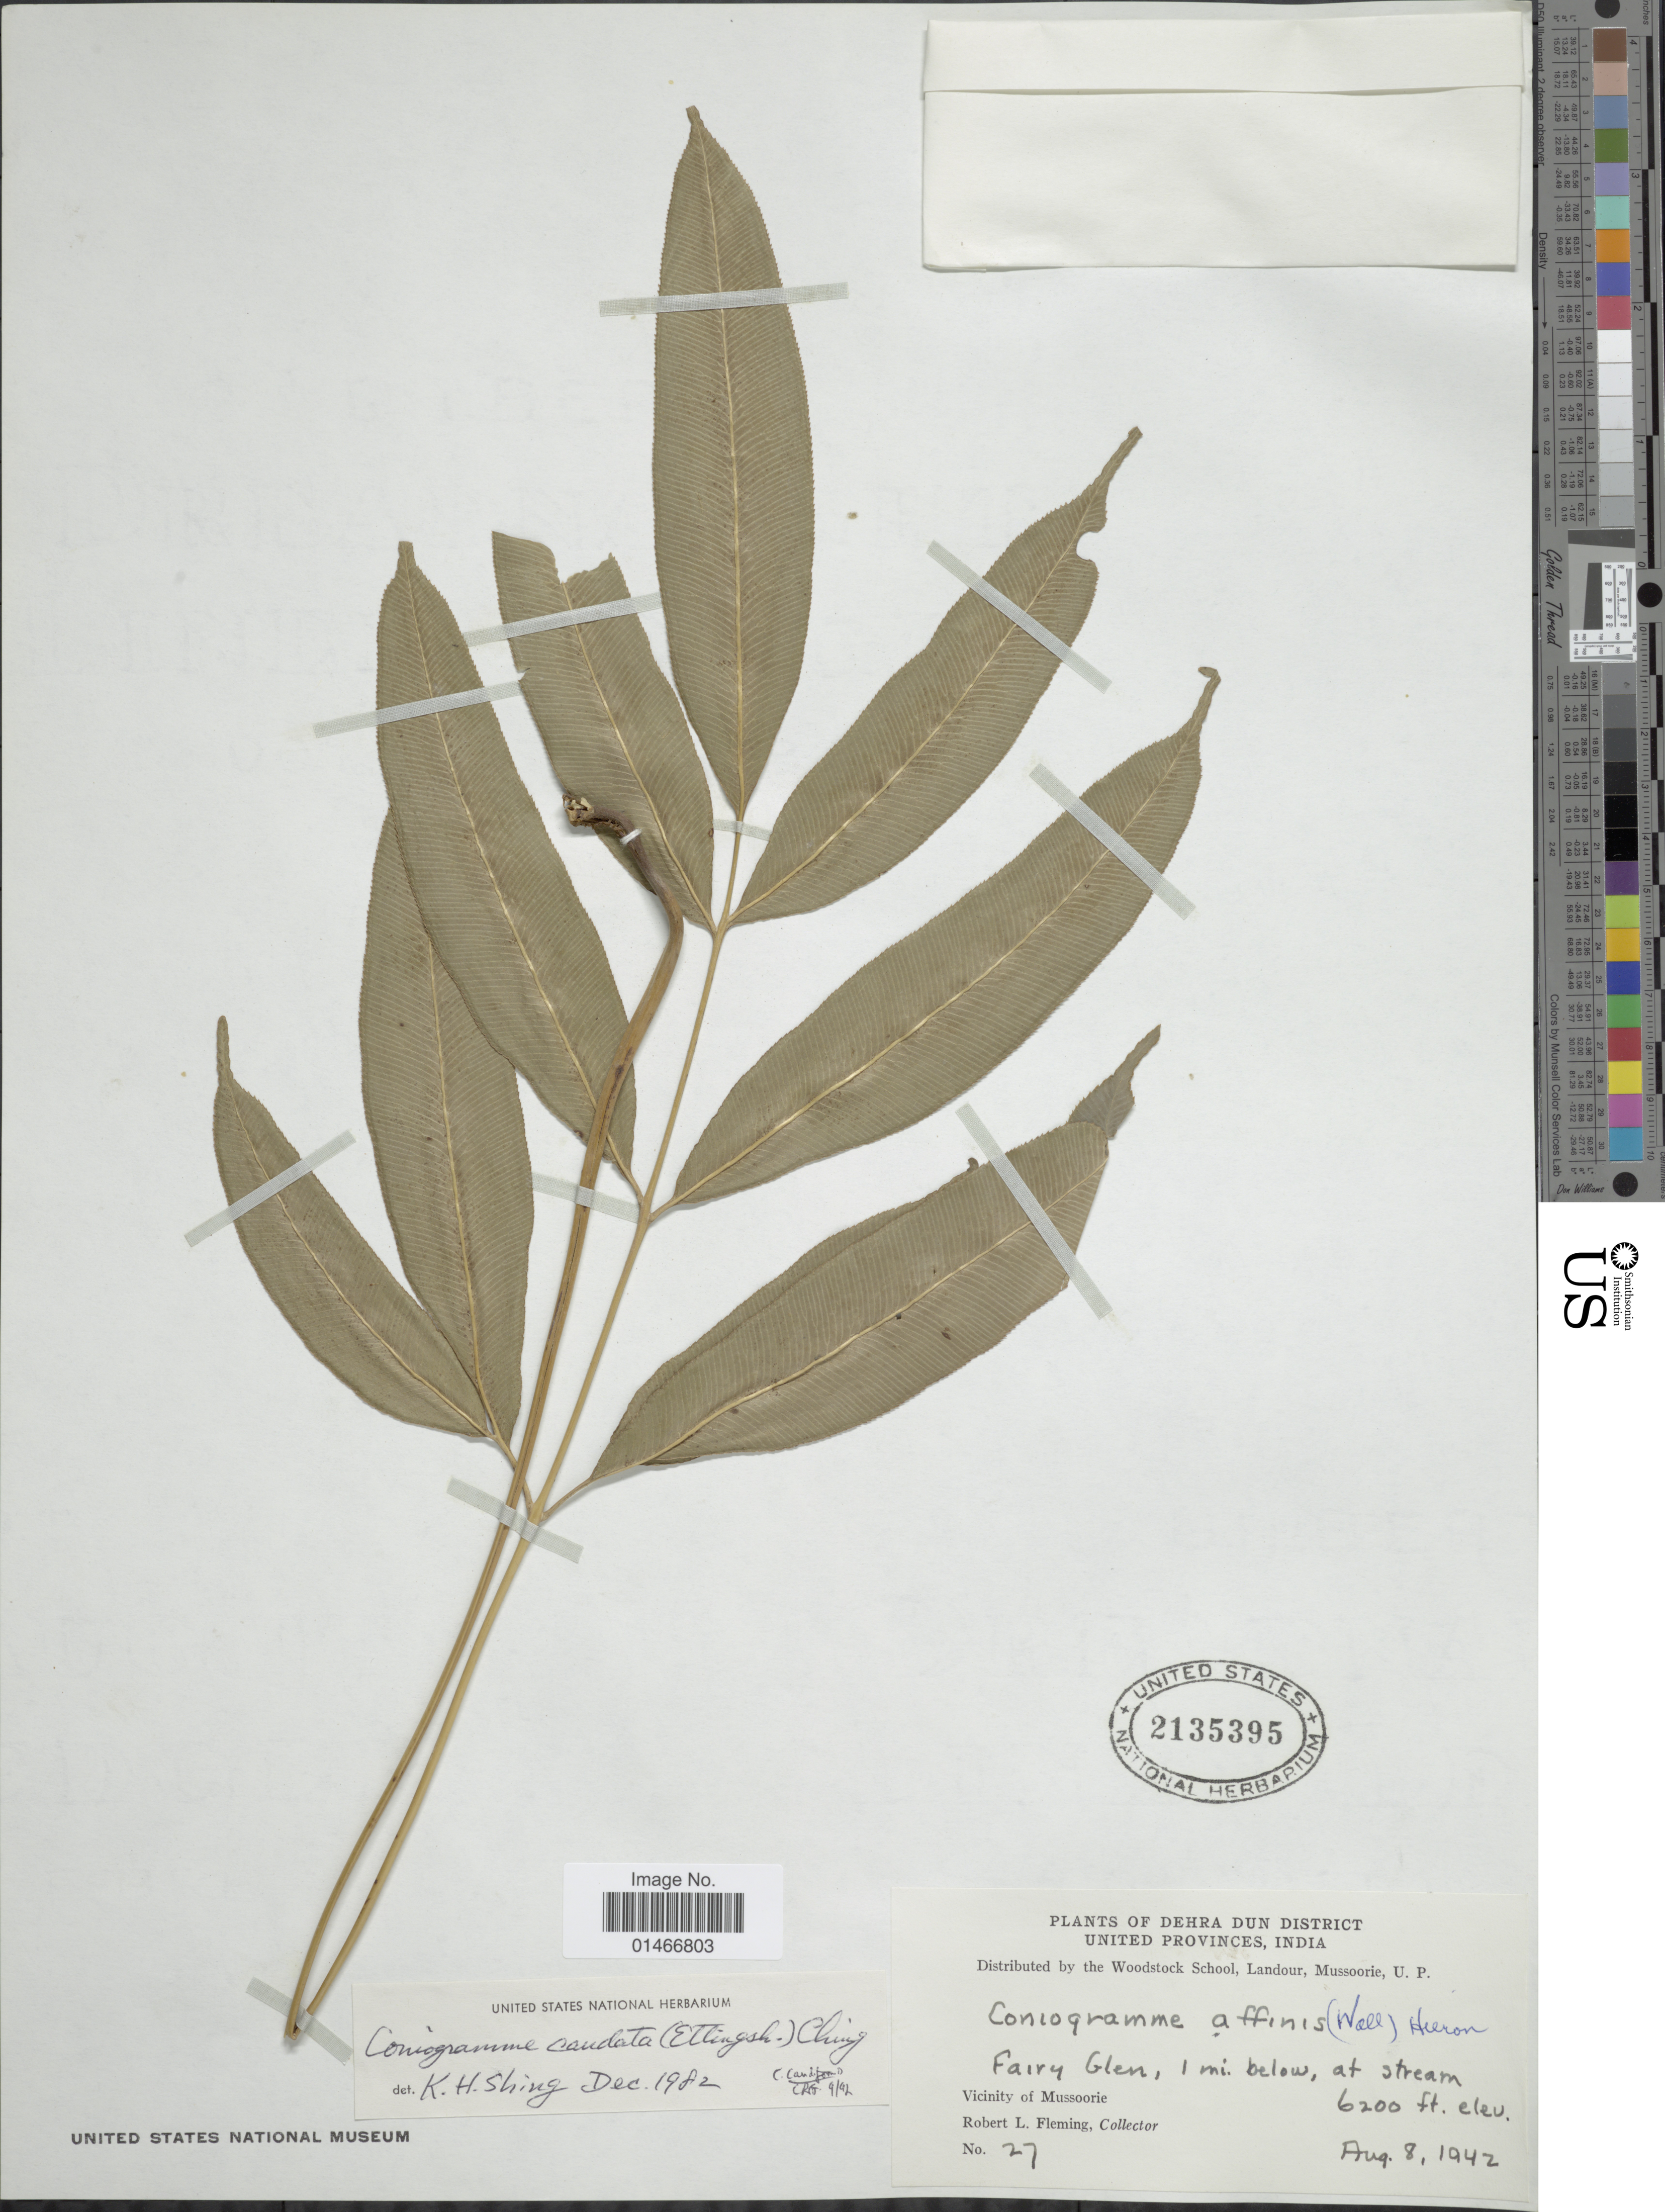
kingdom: Plantae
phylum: Tracheophyta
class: Polypodiopsida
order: Polypodiales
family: Pteridaceae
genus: Coniogramme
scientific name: Coniogramme caudiformis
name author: Ching & K.H. Shing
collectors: R. Fleming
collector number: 27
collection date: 1942-08-08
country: India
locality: Dehra Dun district, United Provinces, Fairy Galen, 1 mi. below, at stream. Vicinity of Mussoorie.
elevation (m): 1890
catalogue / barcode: US 2135395